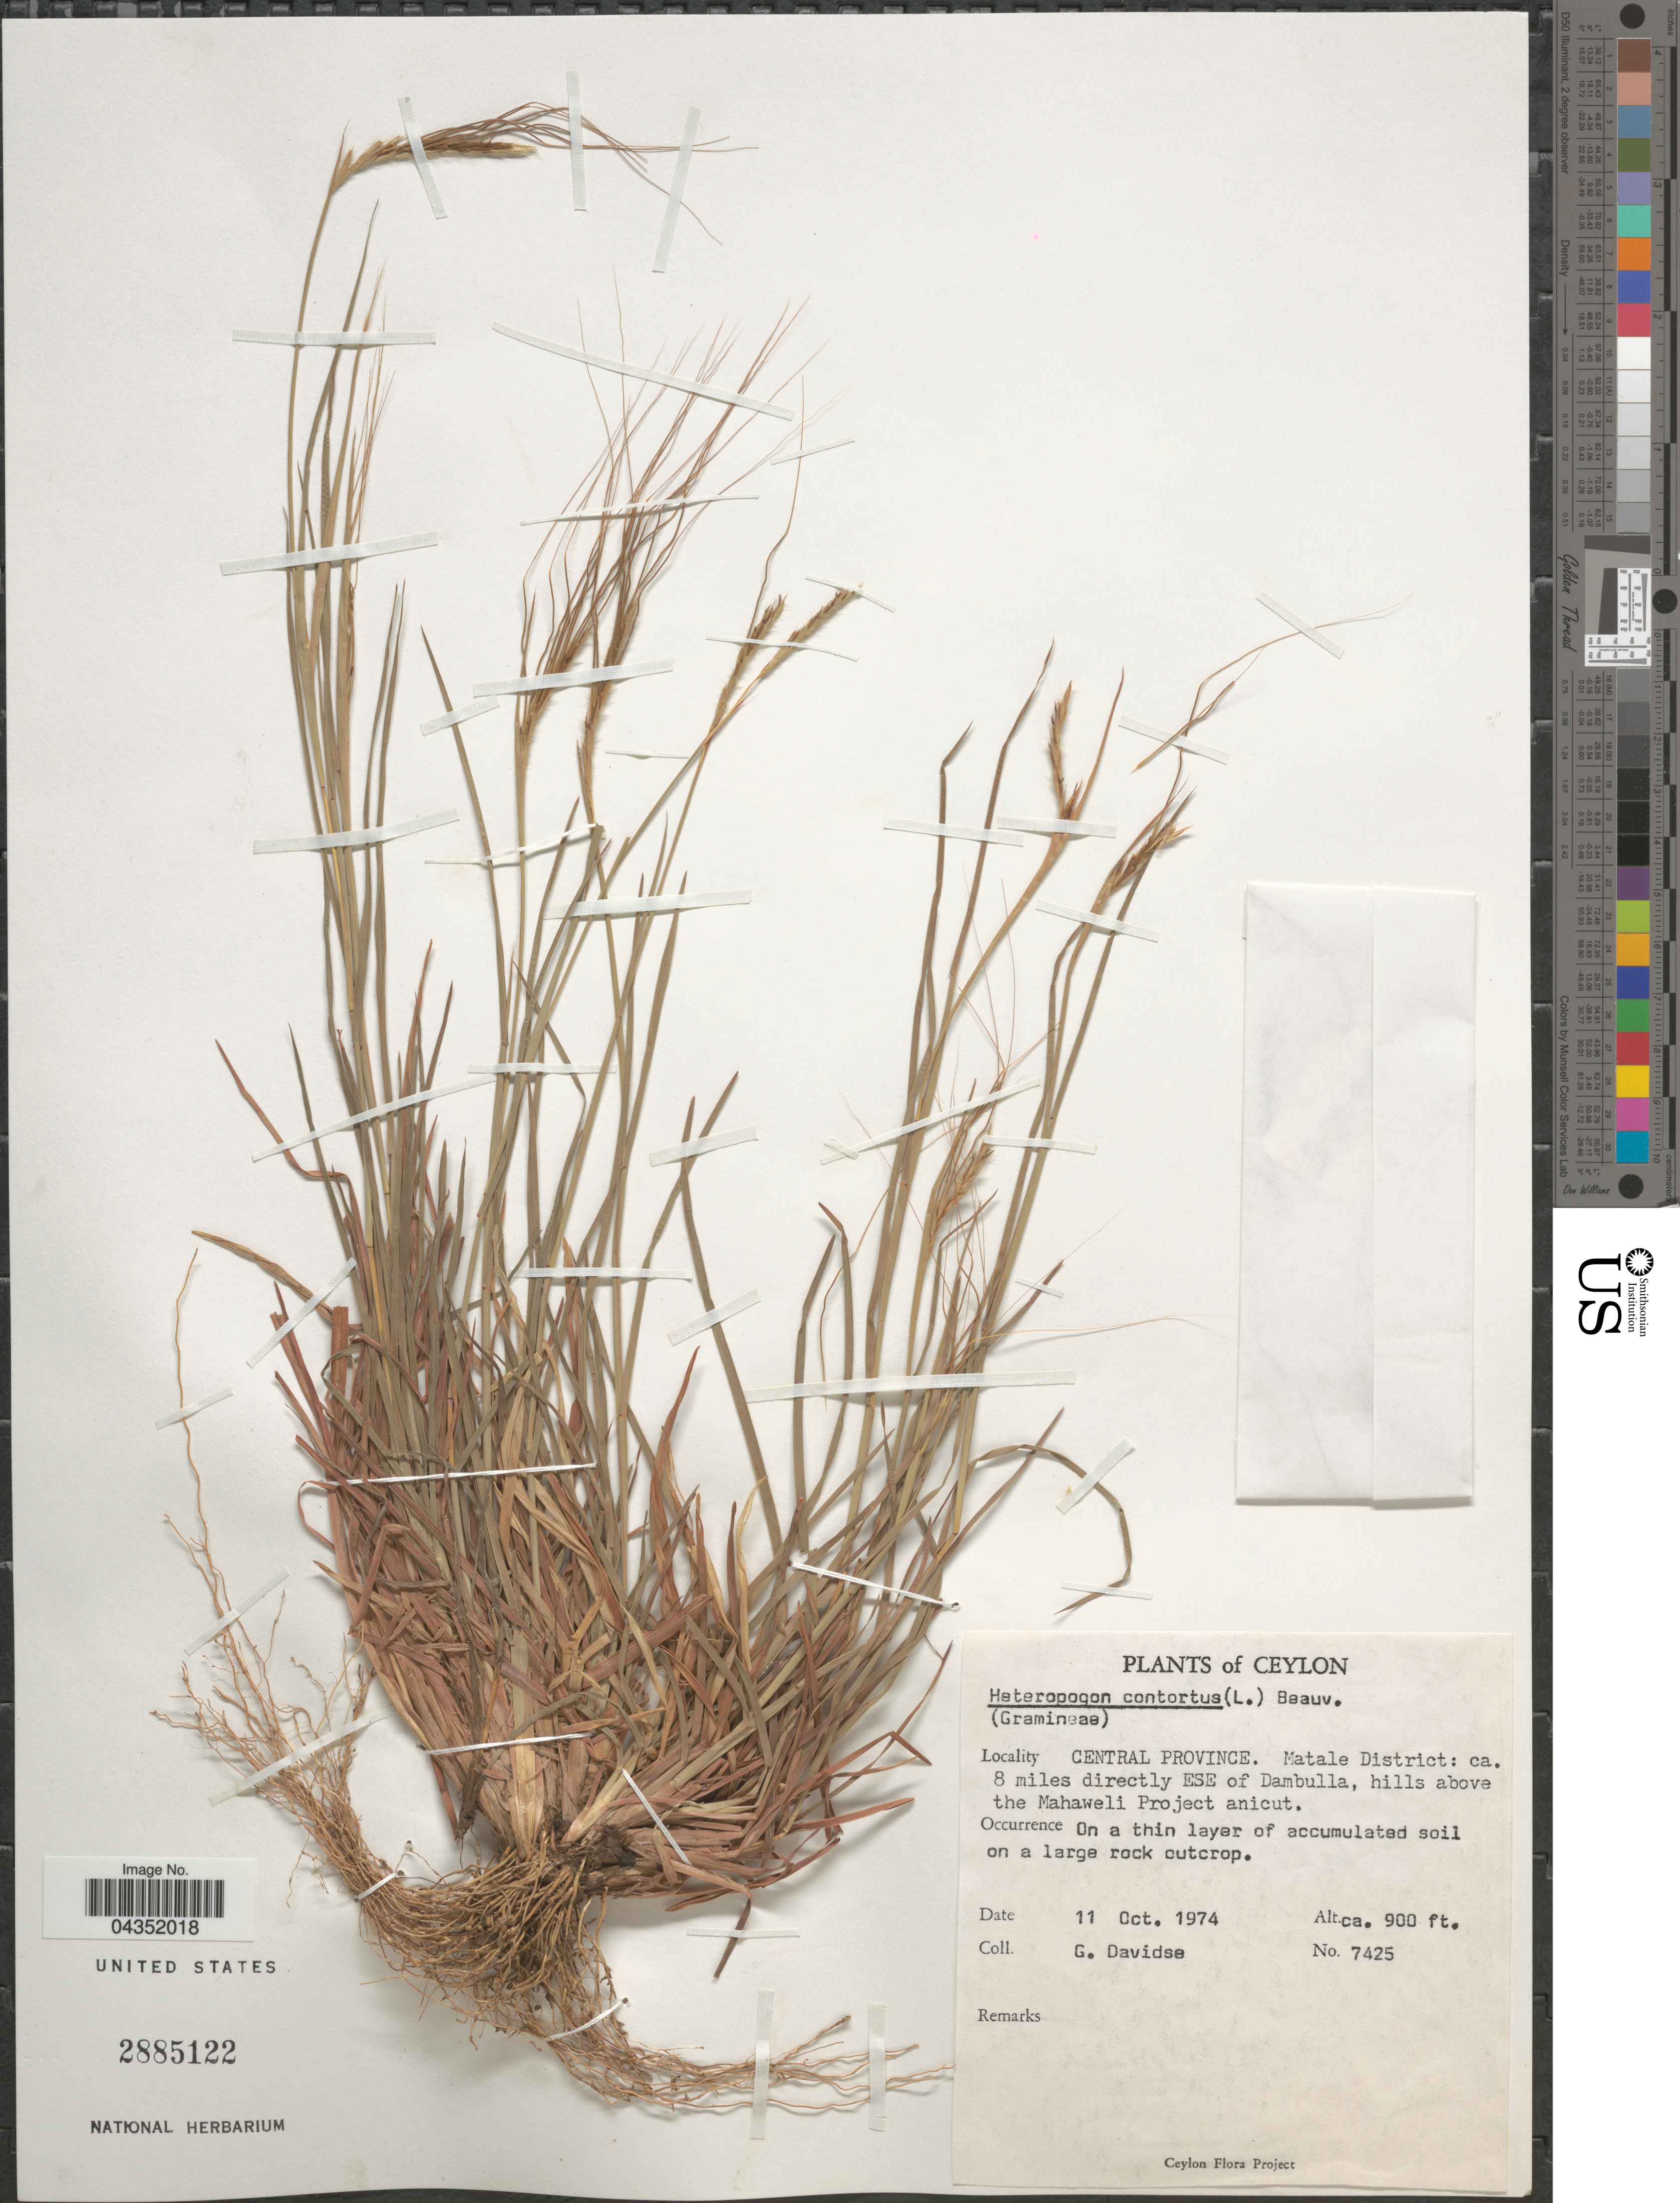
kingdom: Plantae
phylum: Tracheophyta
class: Liliopsida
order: Poales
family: Poaceae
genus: Heteropogon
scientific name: Heteropogon contortus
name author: (L.) P. Beauv. ex Roem. & Schult.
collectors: G. Davidse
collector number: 7425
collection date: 1974-10-11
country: Sri Lanka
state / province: Central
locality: Ceylon. Matale District: ca. 8 miles directly ESE of Dambulla, hills above the Mahaweli Project anicut.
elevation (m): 274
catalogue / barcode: US 2885122